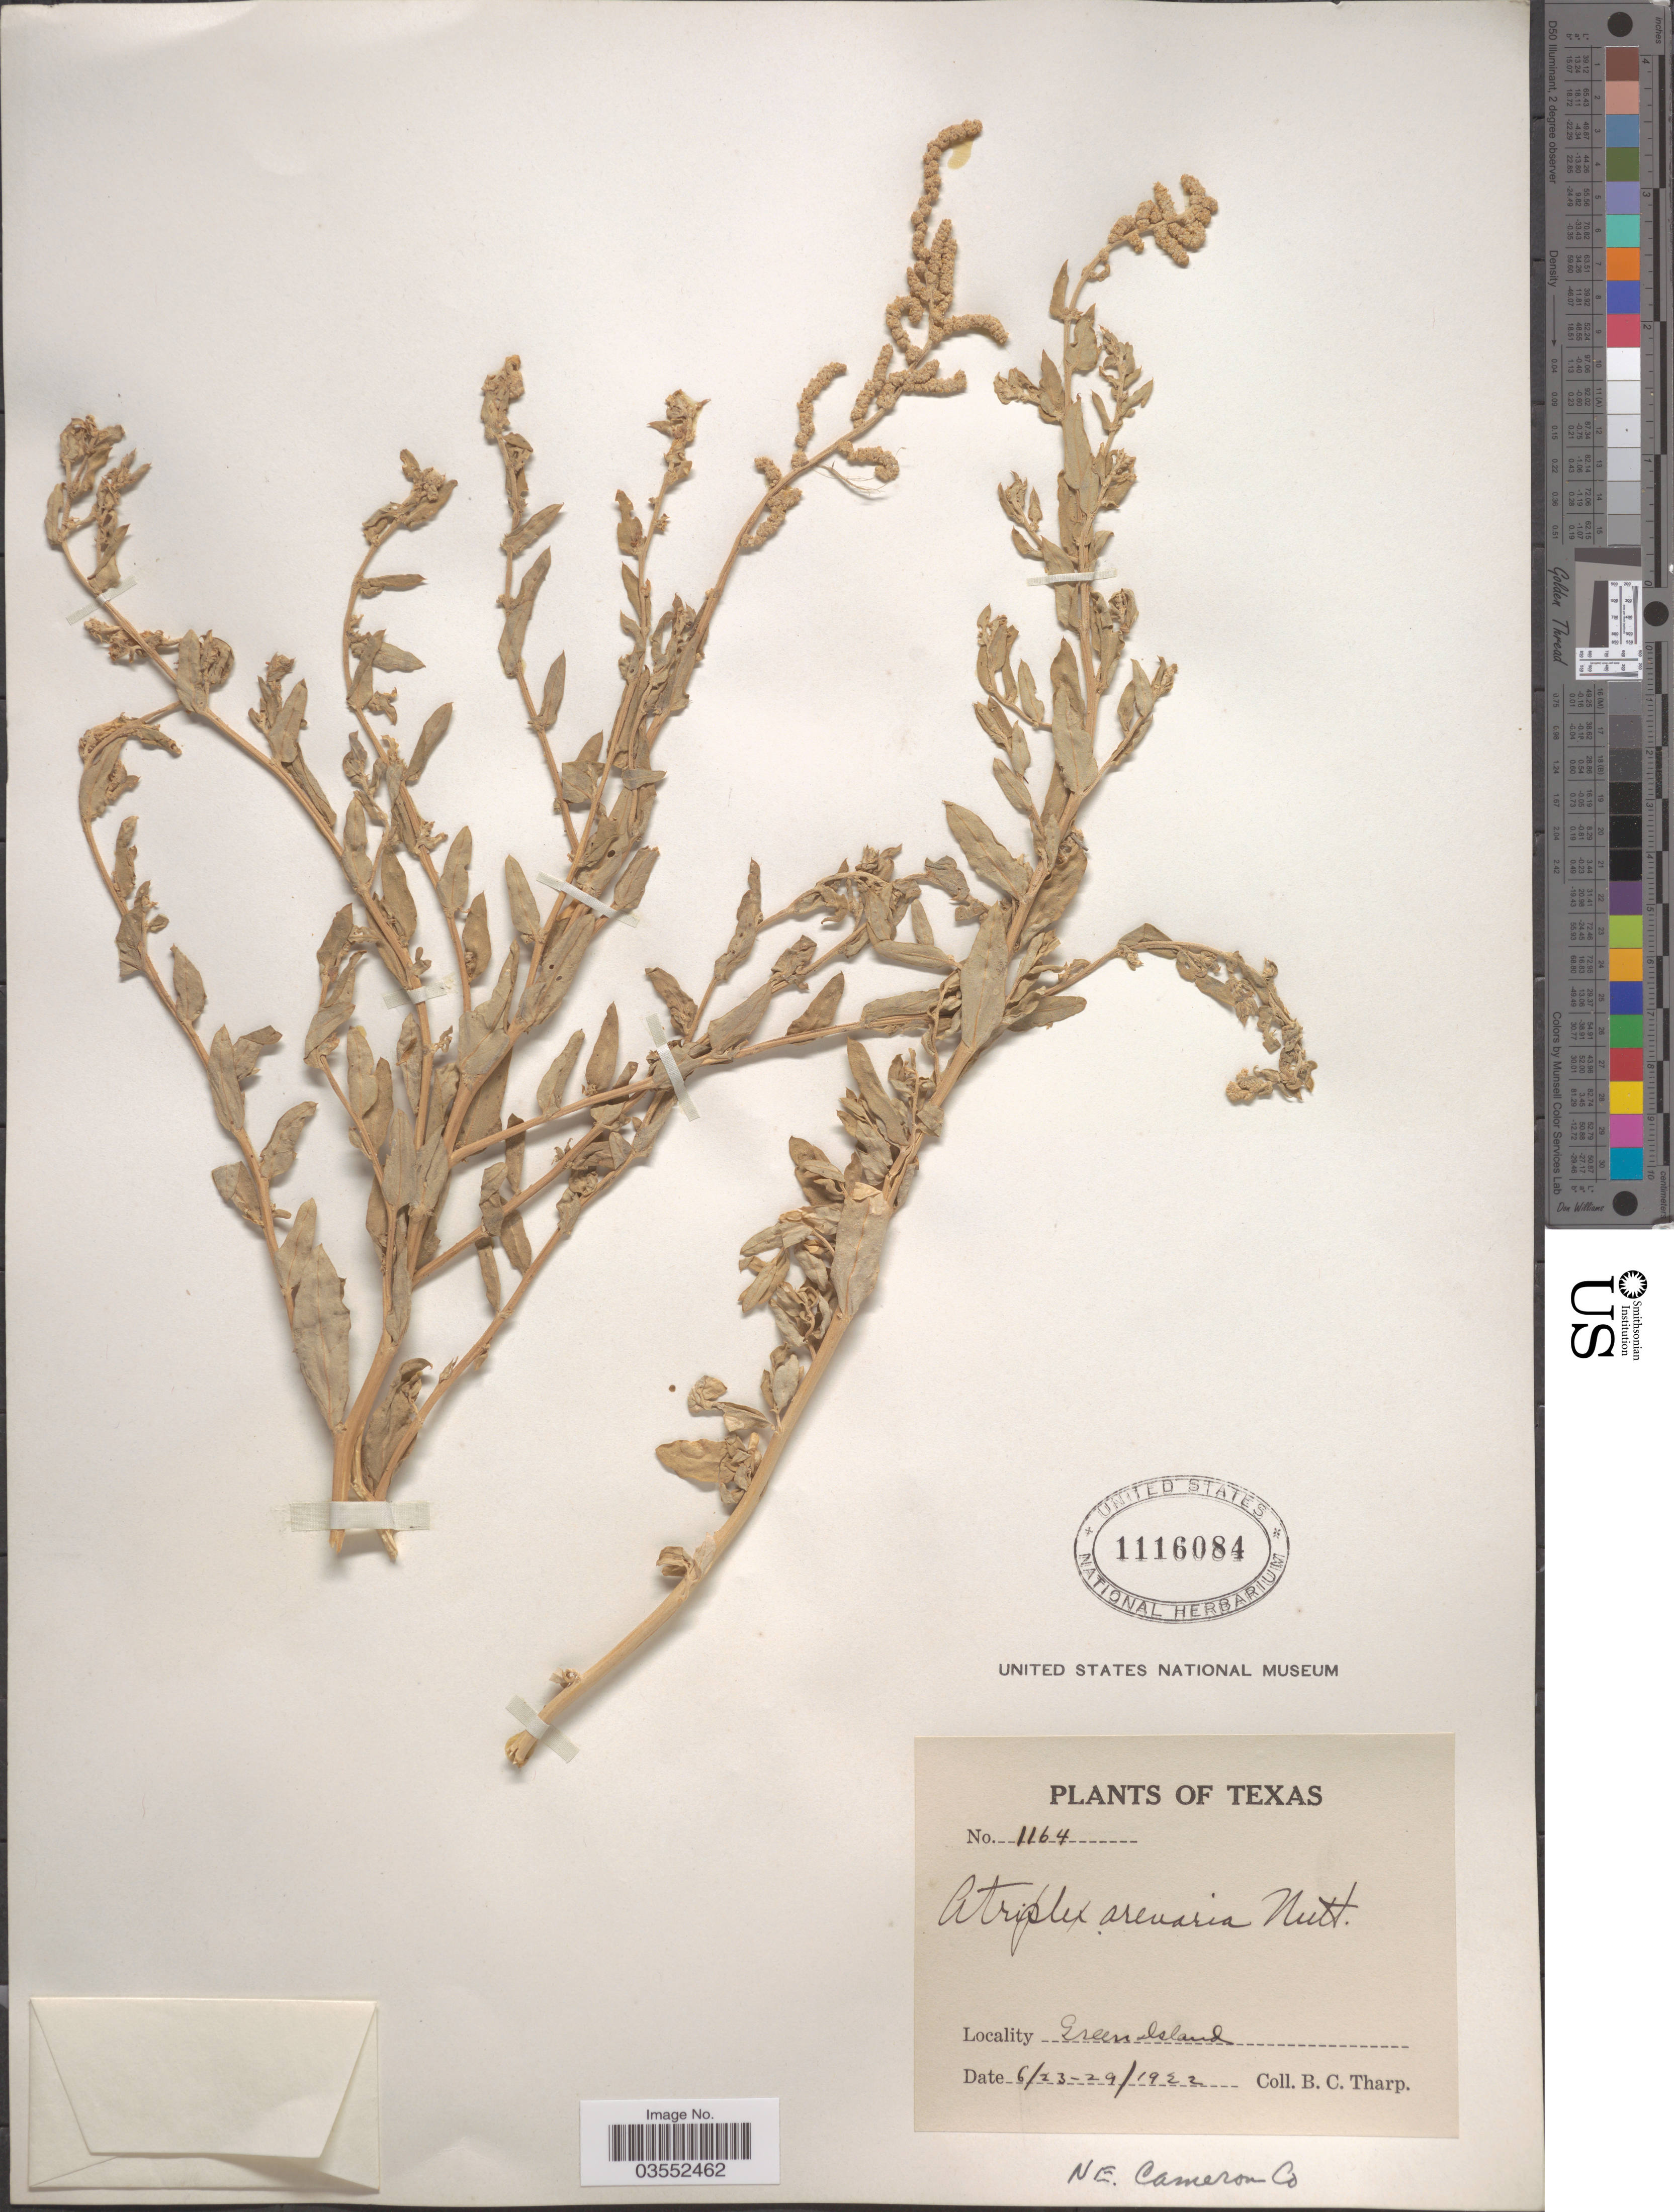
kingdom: Plantae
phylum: Tracheophyta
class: Magnoliopsida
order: Caryophyllales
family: Amaranthaceae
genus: Atriplex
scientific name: Atriplex pentandra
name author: (Jacq.) Standl.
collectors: B. C. Tharp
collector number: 1164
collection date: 1922-06-23/1922-06-29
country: United States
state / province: Texas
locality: Green Island. NE. Cameron Co.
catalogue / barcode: US 1116084